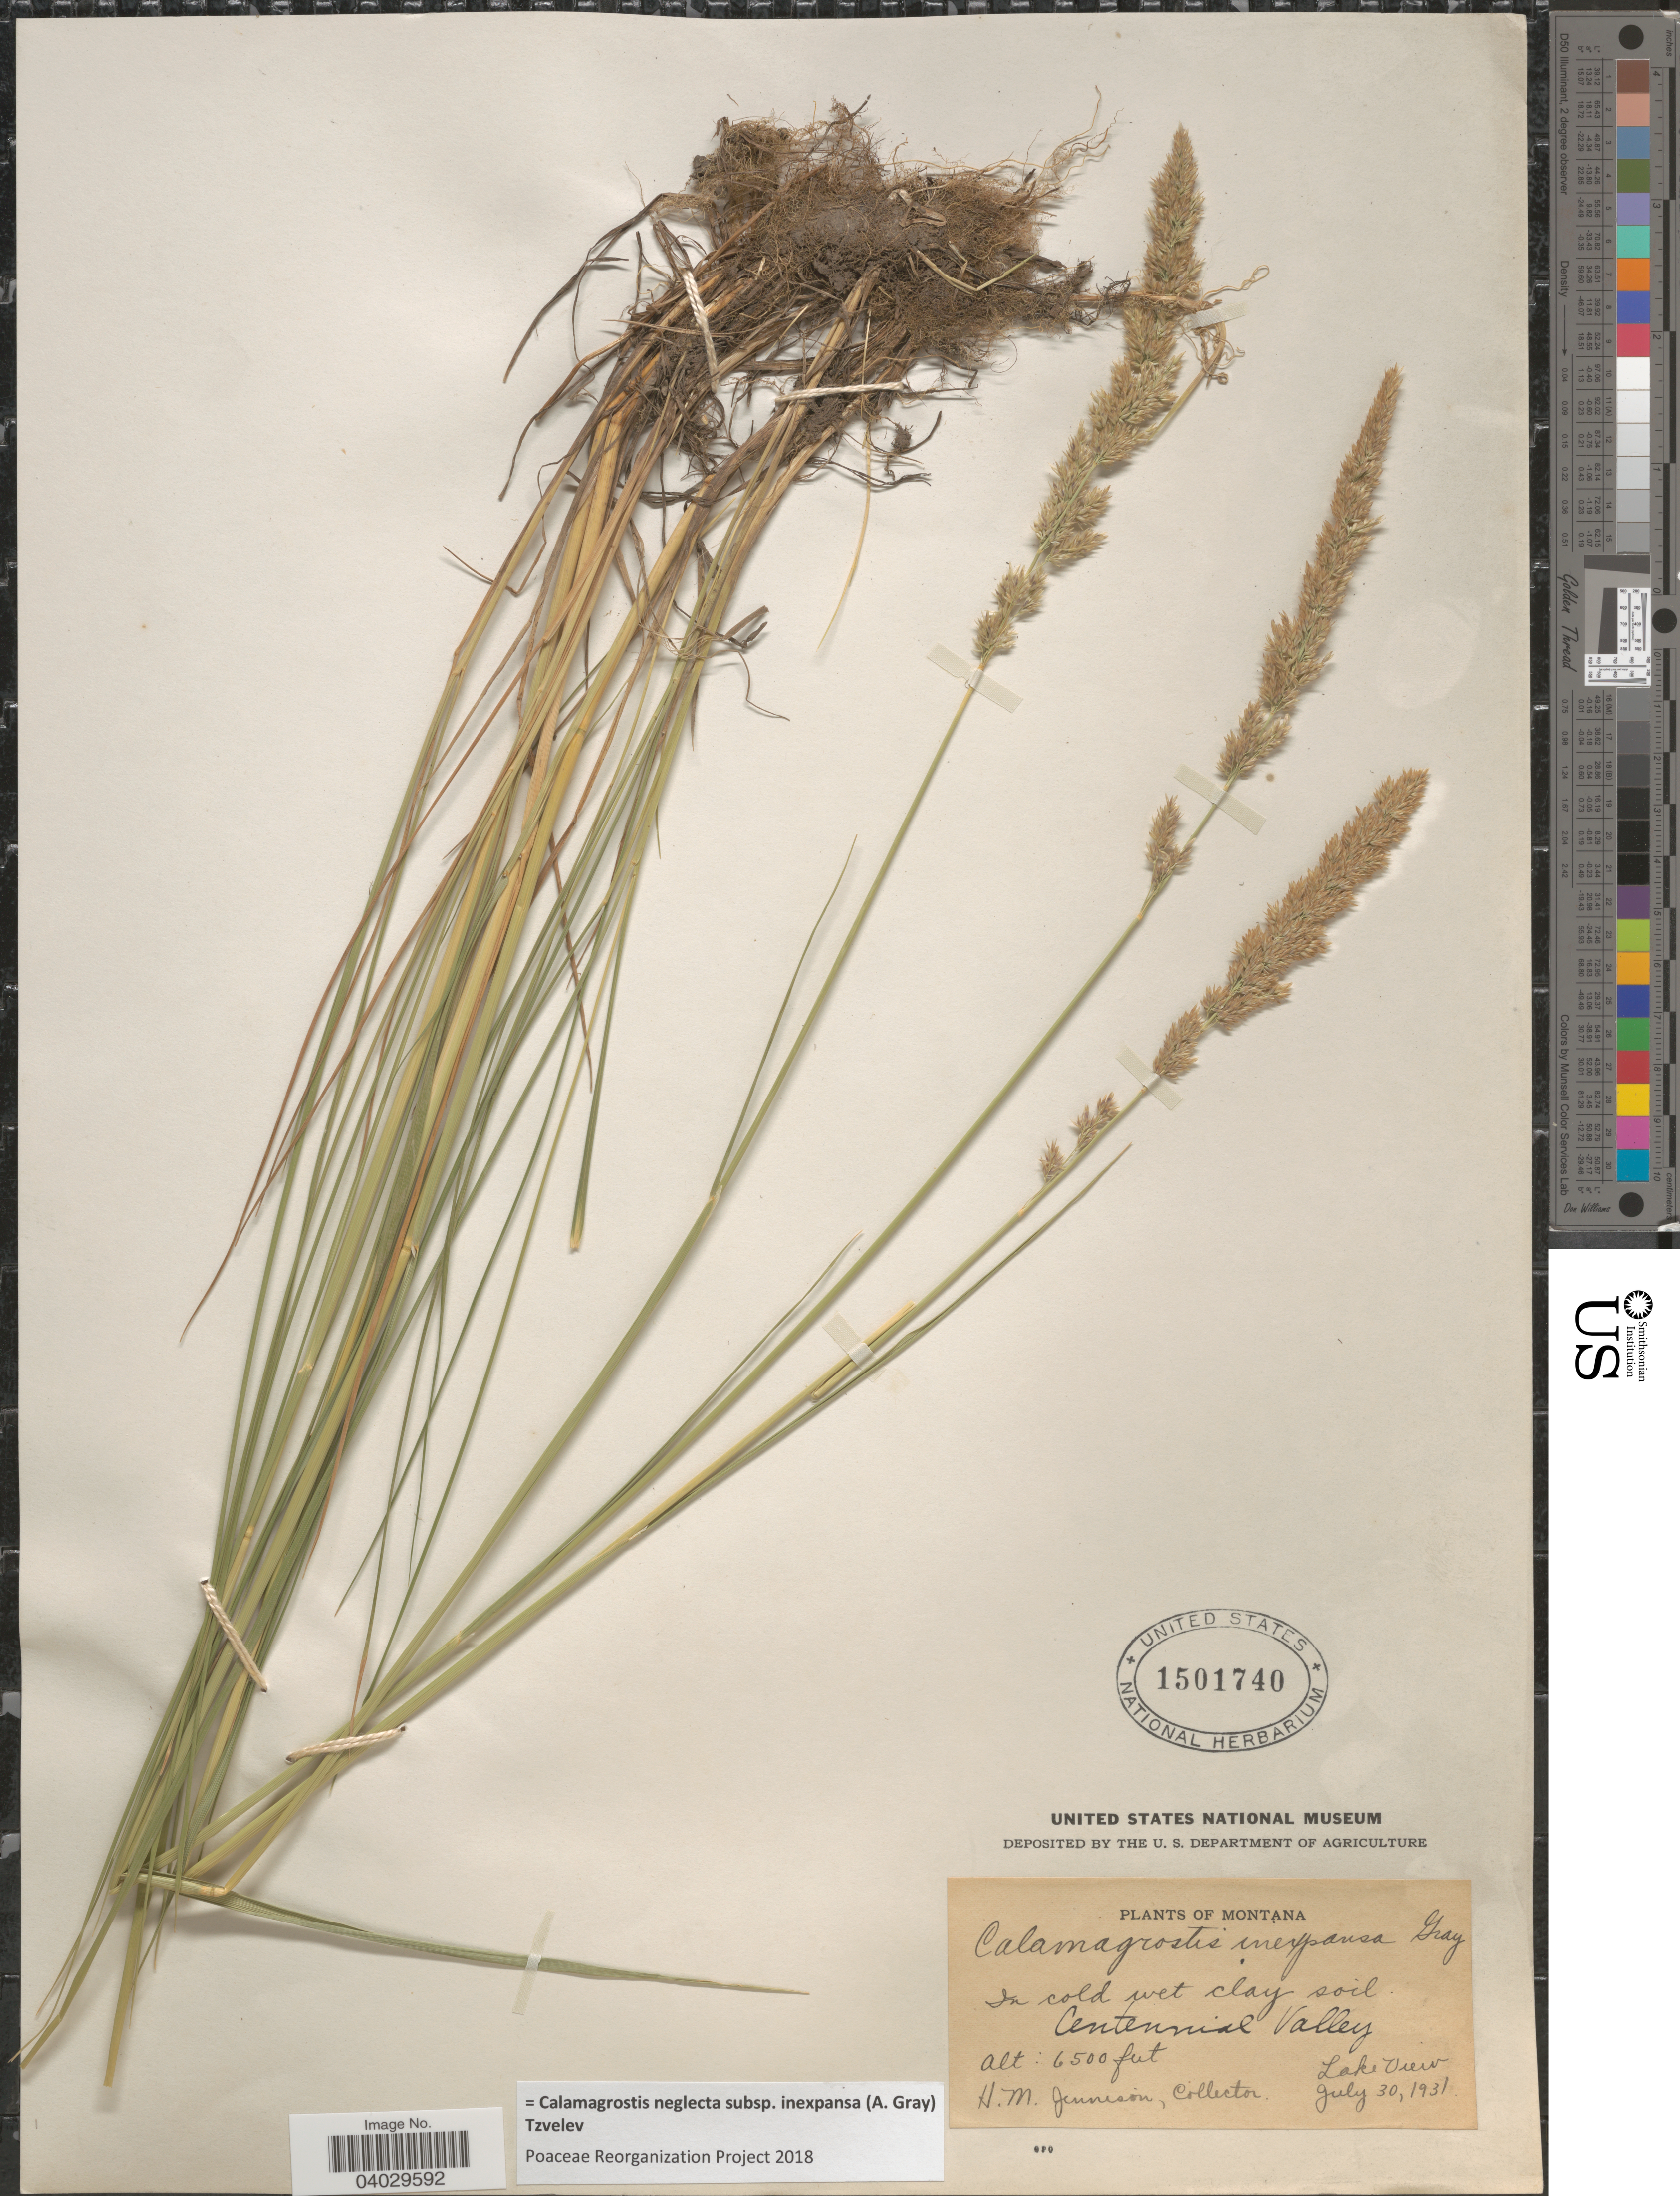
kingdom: Plantae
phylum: Tracheophyta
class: Liliopsida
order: Poales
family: Poaceae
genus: Calamagrostis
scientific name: Calamagrostis neglecta subsp. inexpansa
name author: (A. Gray) Tzvelev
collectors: H. Jennison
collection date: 1931-07-30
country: United States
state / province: Montana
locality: Centennial Valley. Lake View.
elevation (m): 1981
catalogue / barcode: US 1501740